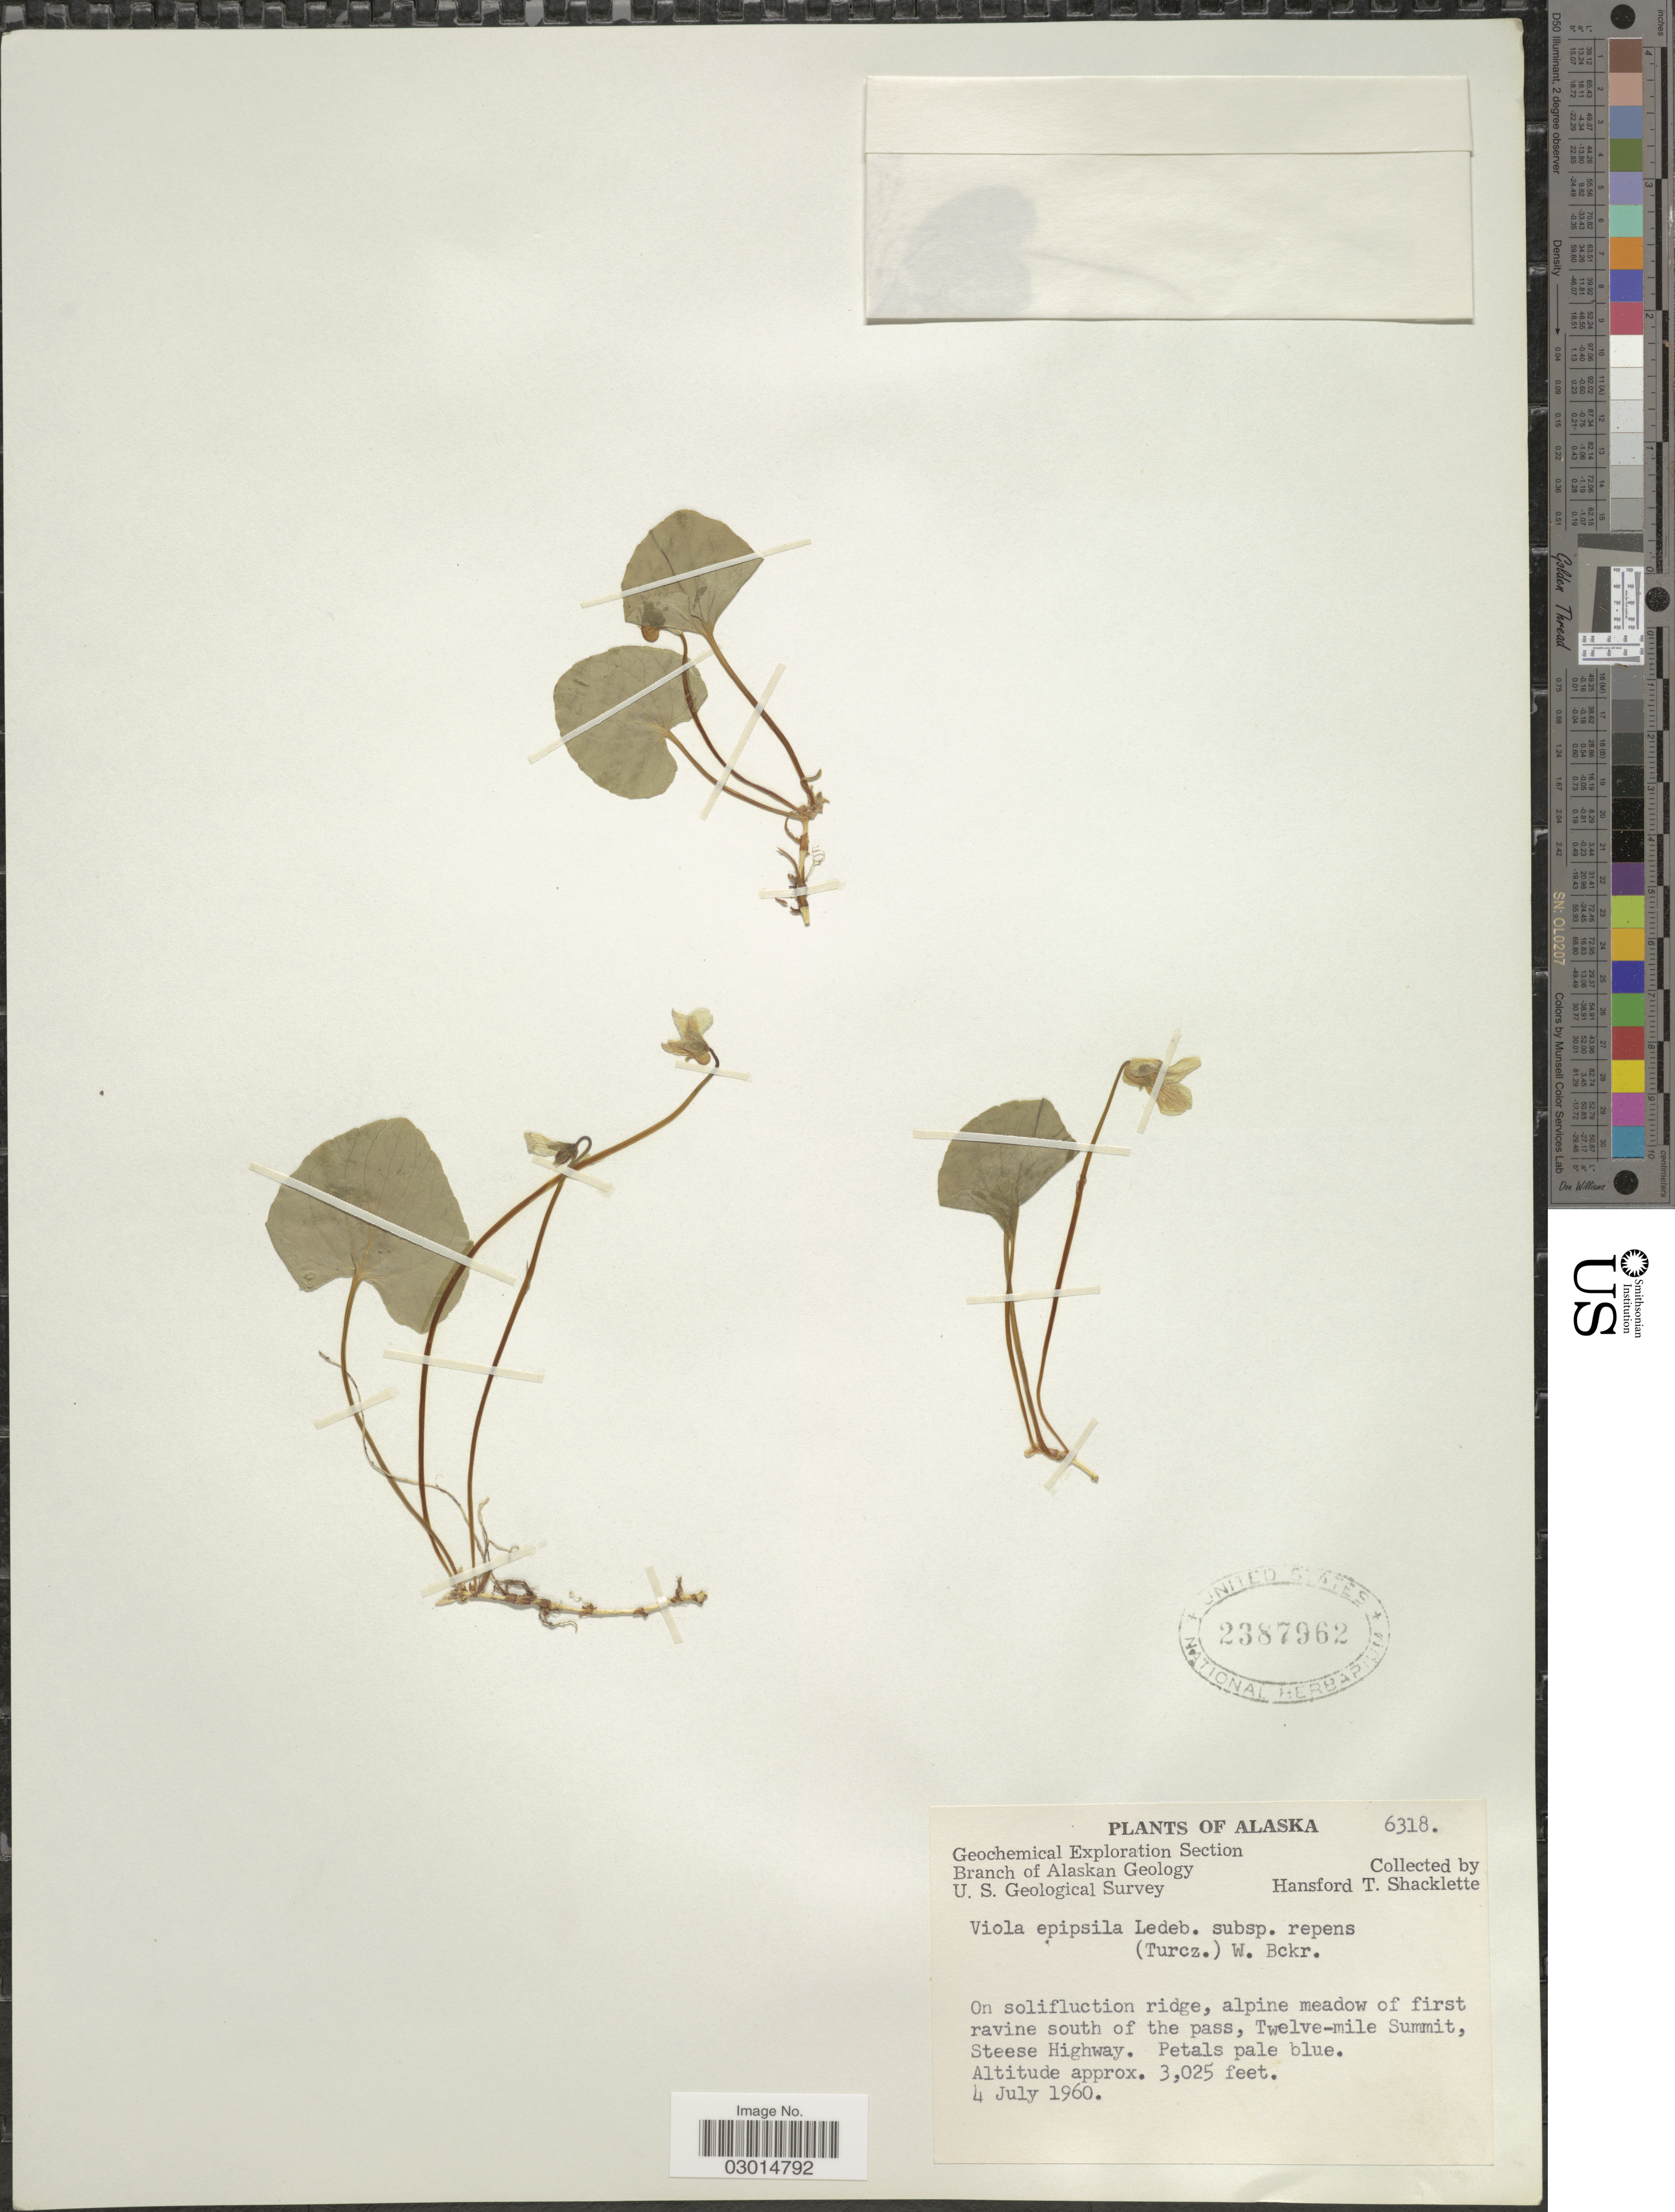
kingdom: Plantae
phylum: Tracheophyta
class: Magnoliopsida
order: Malpighiales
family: Violaceae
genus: Viola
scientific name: Viola epipsila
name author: Ledeb.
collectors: H. Shacklette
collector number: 6318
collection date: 1960-07-04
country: United States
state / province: Alaska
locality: Alpine meadow of first ravine south of the pass, Twelve-mile Summit, Steese Highway.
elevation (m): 922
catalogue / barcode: US 2387962